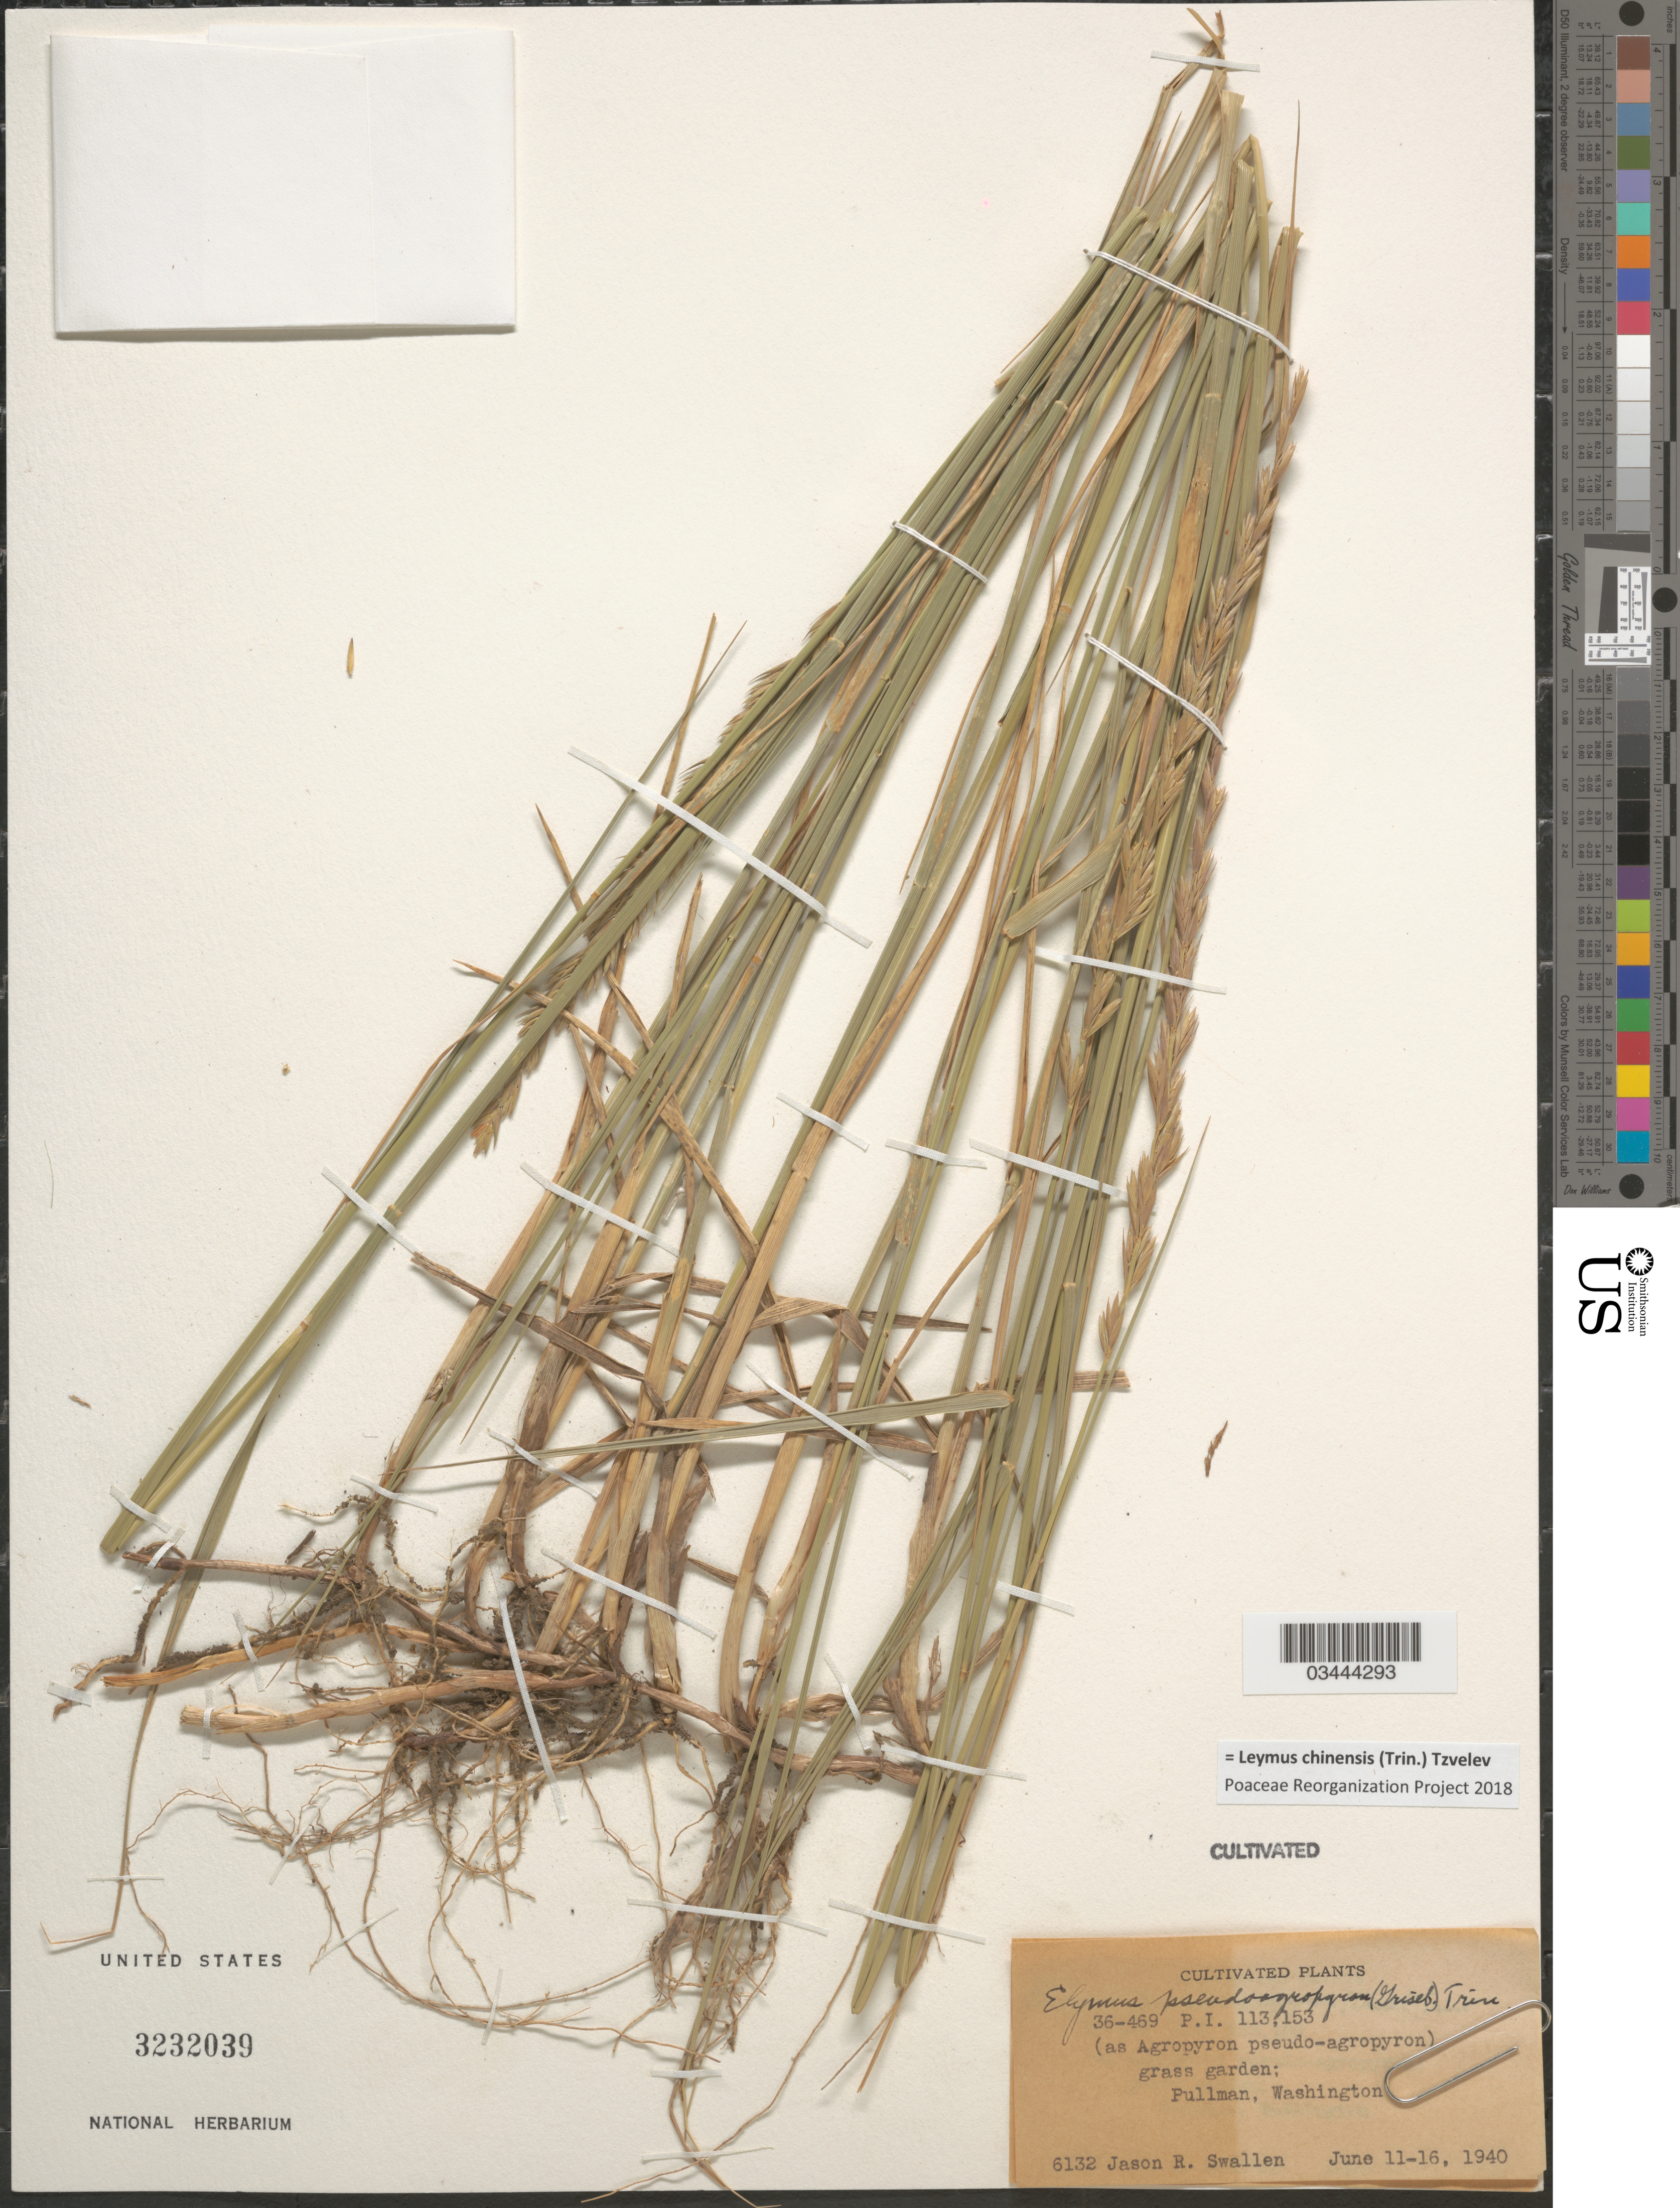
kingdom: Plantae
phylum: Tracheophyta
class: Liliopsida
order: Poales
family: Poaceae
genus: Leymus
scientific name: Leymus chinensis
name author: (Trin.) Tzvelev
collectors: J. R. Swallen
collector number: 6132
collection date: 1940-06-11/1940-06-16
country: United States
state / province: Washington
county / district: Whitman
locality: Grass garden; Pullman.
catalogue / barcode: US 3232039